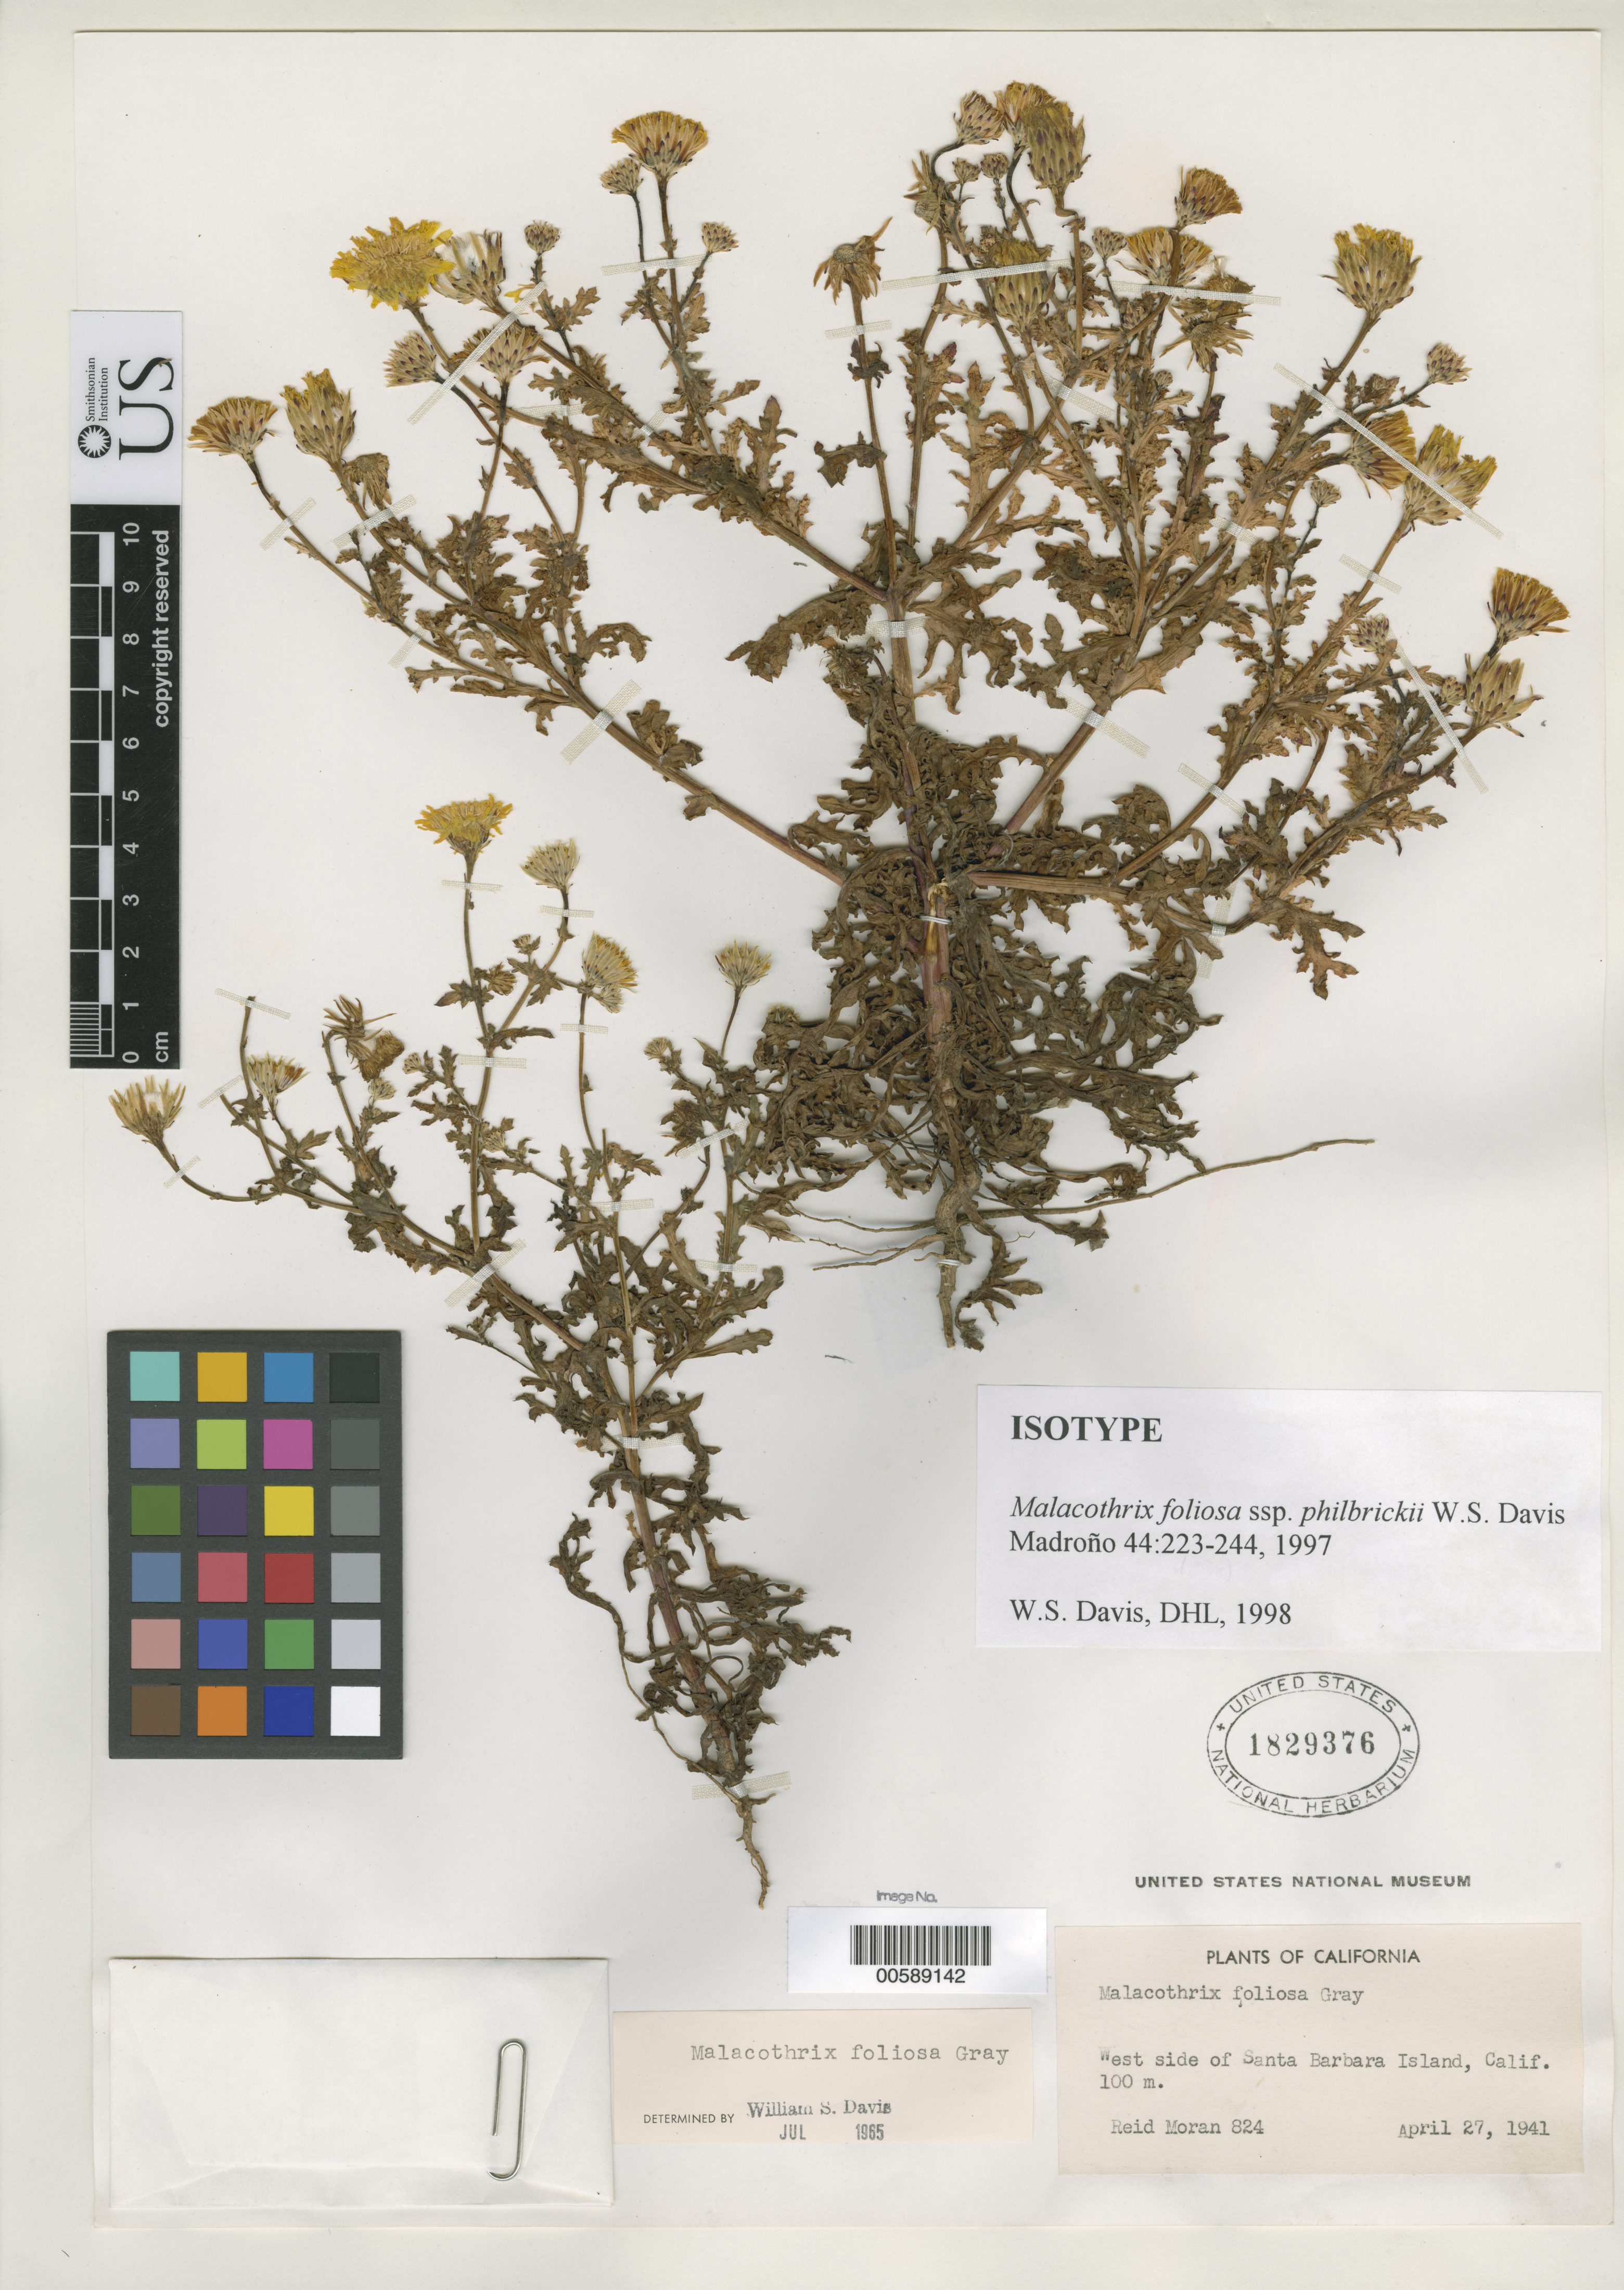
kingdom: Plantae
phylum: Tracheophyta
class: Magnoliopsida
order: Asterales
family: Asteraceae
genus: Malacothrix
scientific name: Malacothrix foliosa subsp. philbrickii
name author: W.S. Davis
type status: Isotype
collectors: R. V. Moran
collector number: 824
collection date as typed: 27 Apr 1941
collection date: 1941-04-27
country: United States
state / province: California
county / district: Santa Barbara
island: Santa Barbara Island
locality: W side of island.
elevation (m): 100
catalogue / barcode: US 1829376